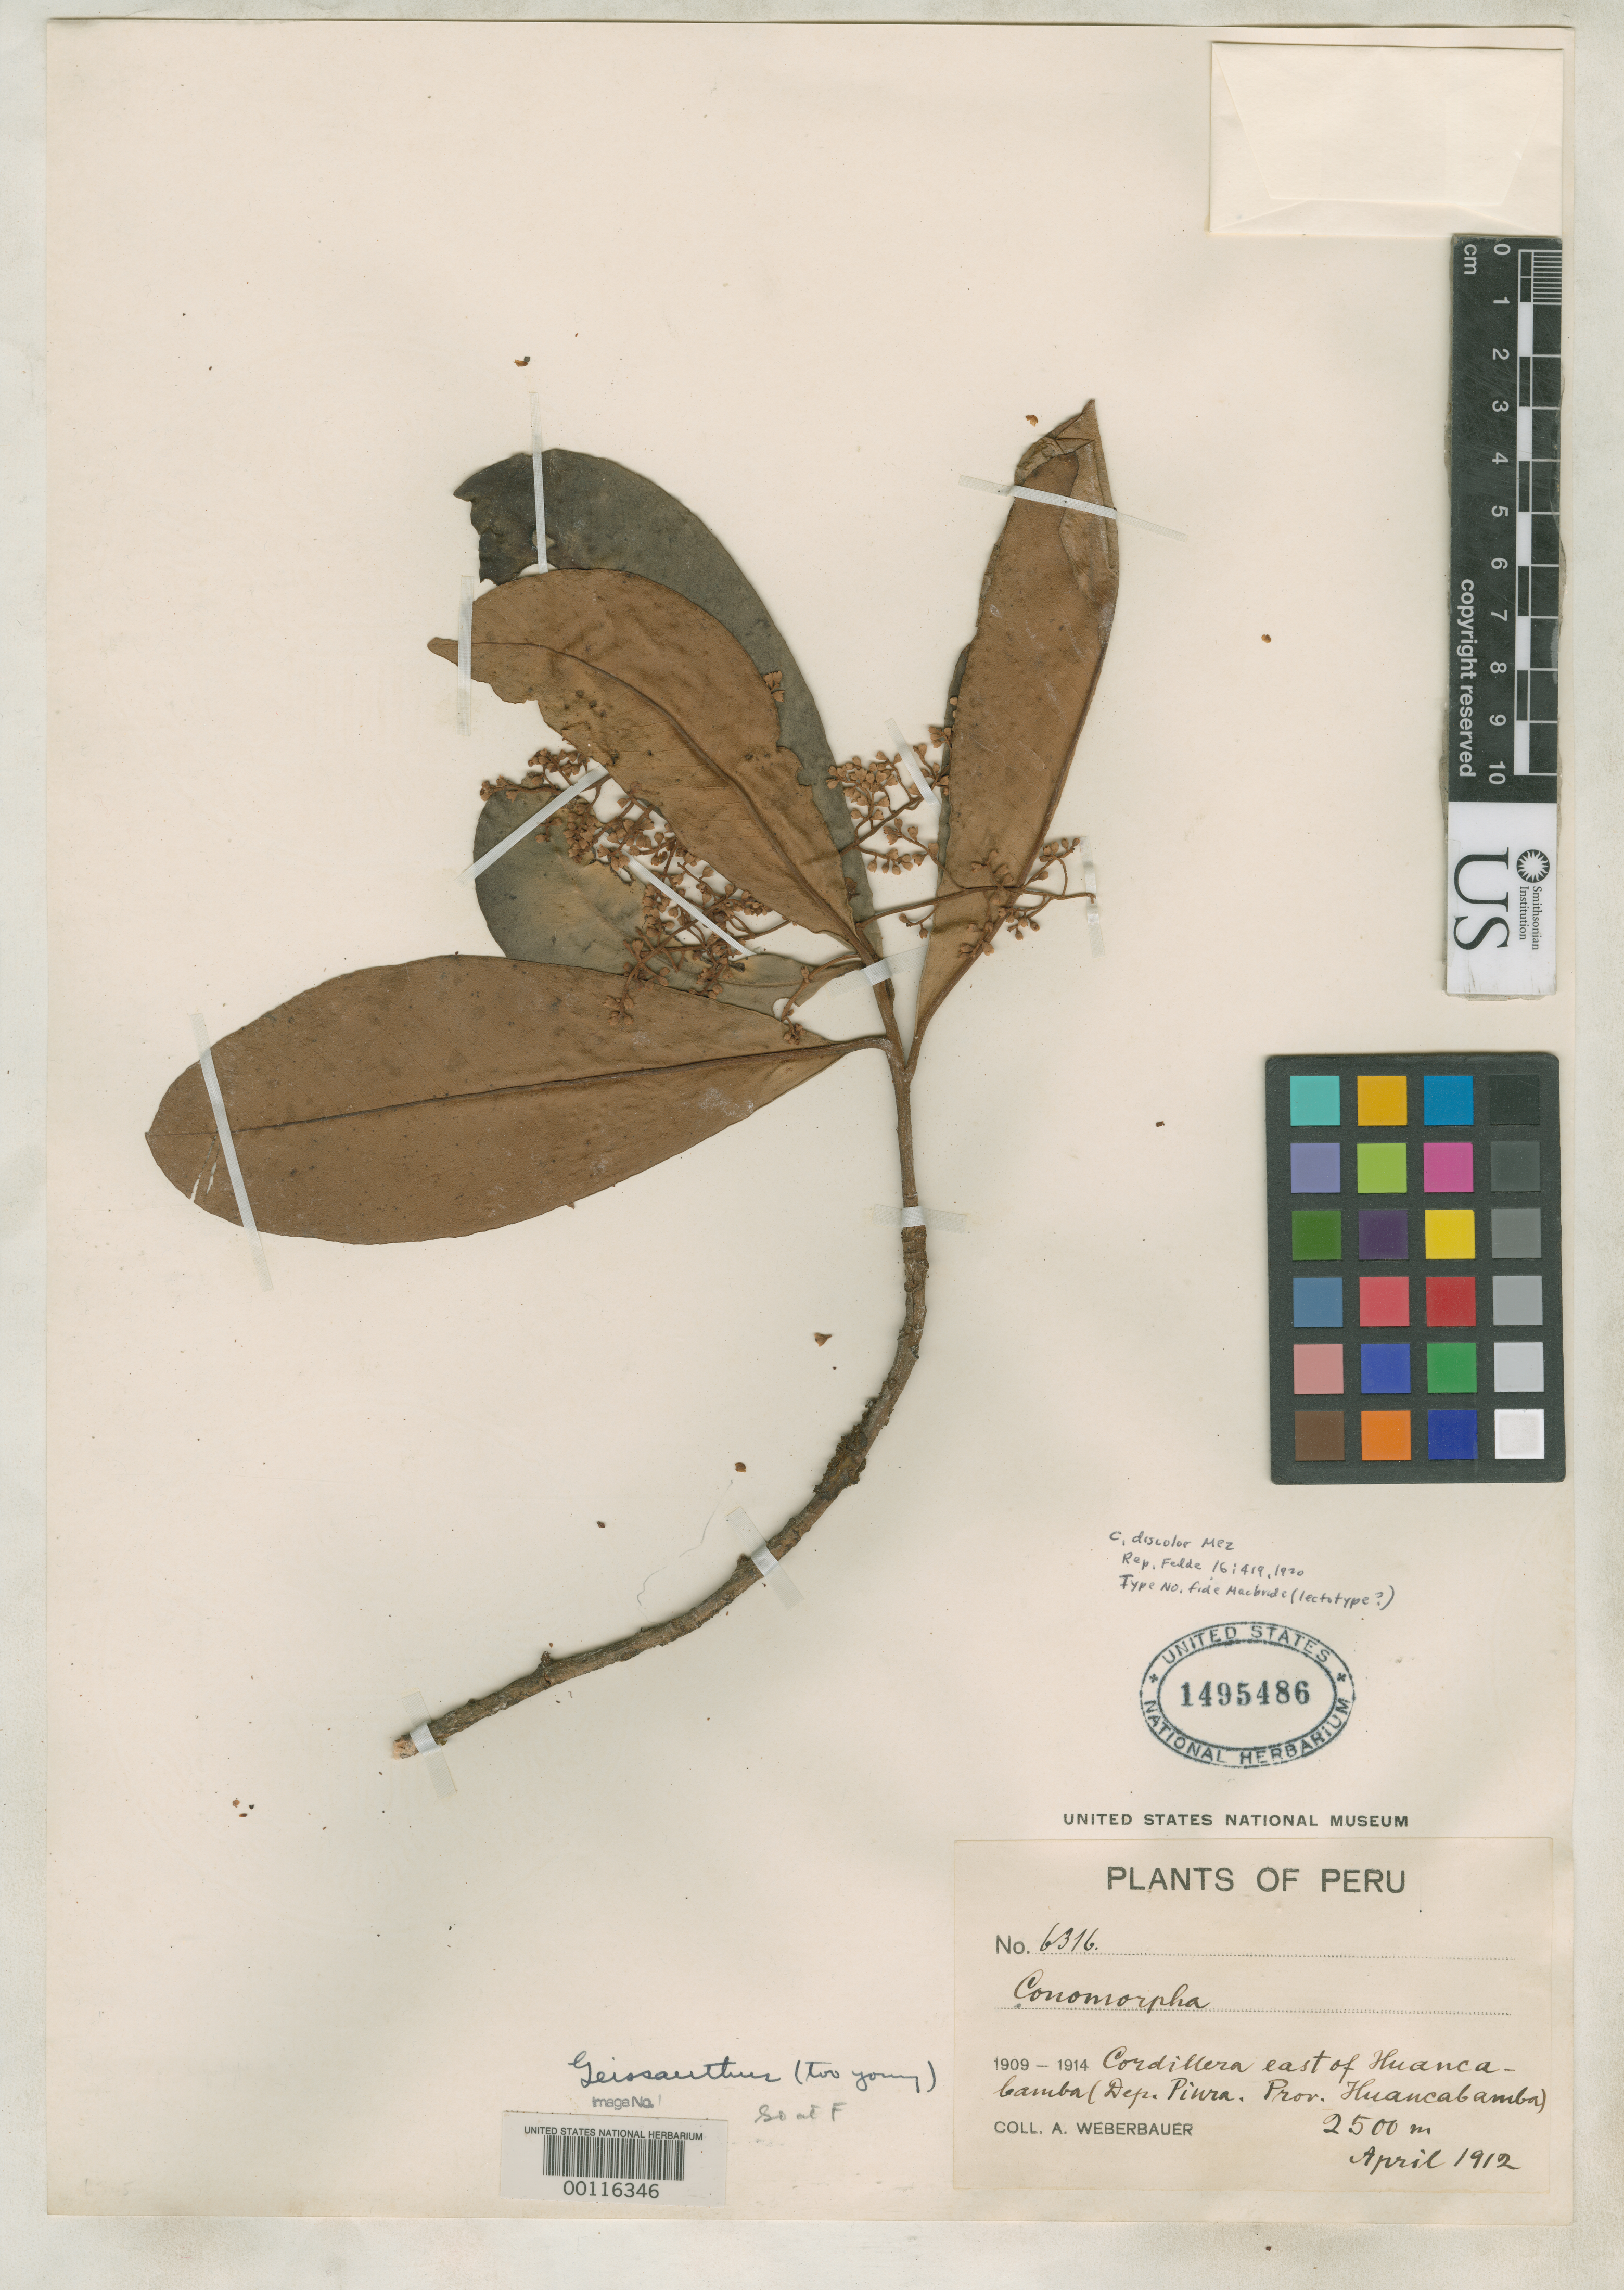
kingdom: Plantae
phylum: Tracheophyta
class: Magnoliopsida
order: Ericales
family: Primulaceae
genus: Conomorpha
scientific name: Conomorpha discolor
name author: Mez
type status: Isotype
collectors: A. Weberbauer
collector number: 6316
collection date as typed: Apr 1912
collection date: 1912-04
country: Peru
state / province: Piura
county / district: Huancabamba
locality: Cordillera E of Huancabamba.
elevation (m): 2500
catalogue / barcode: US 1495486